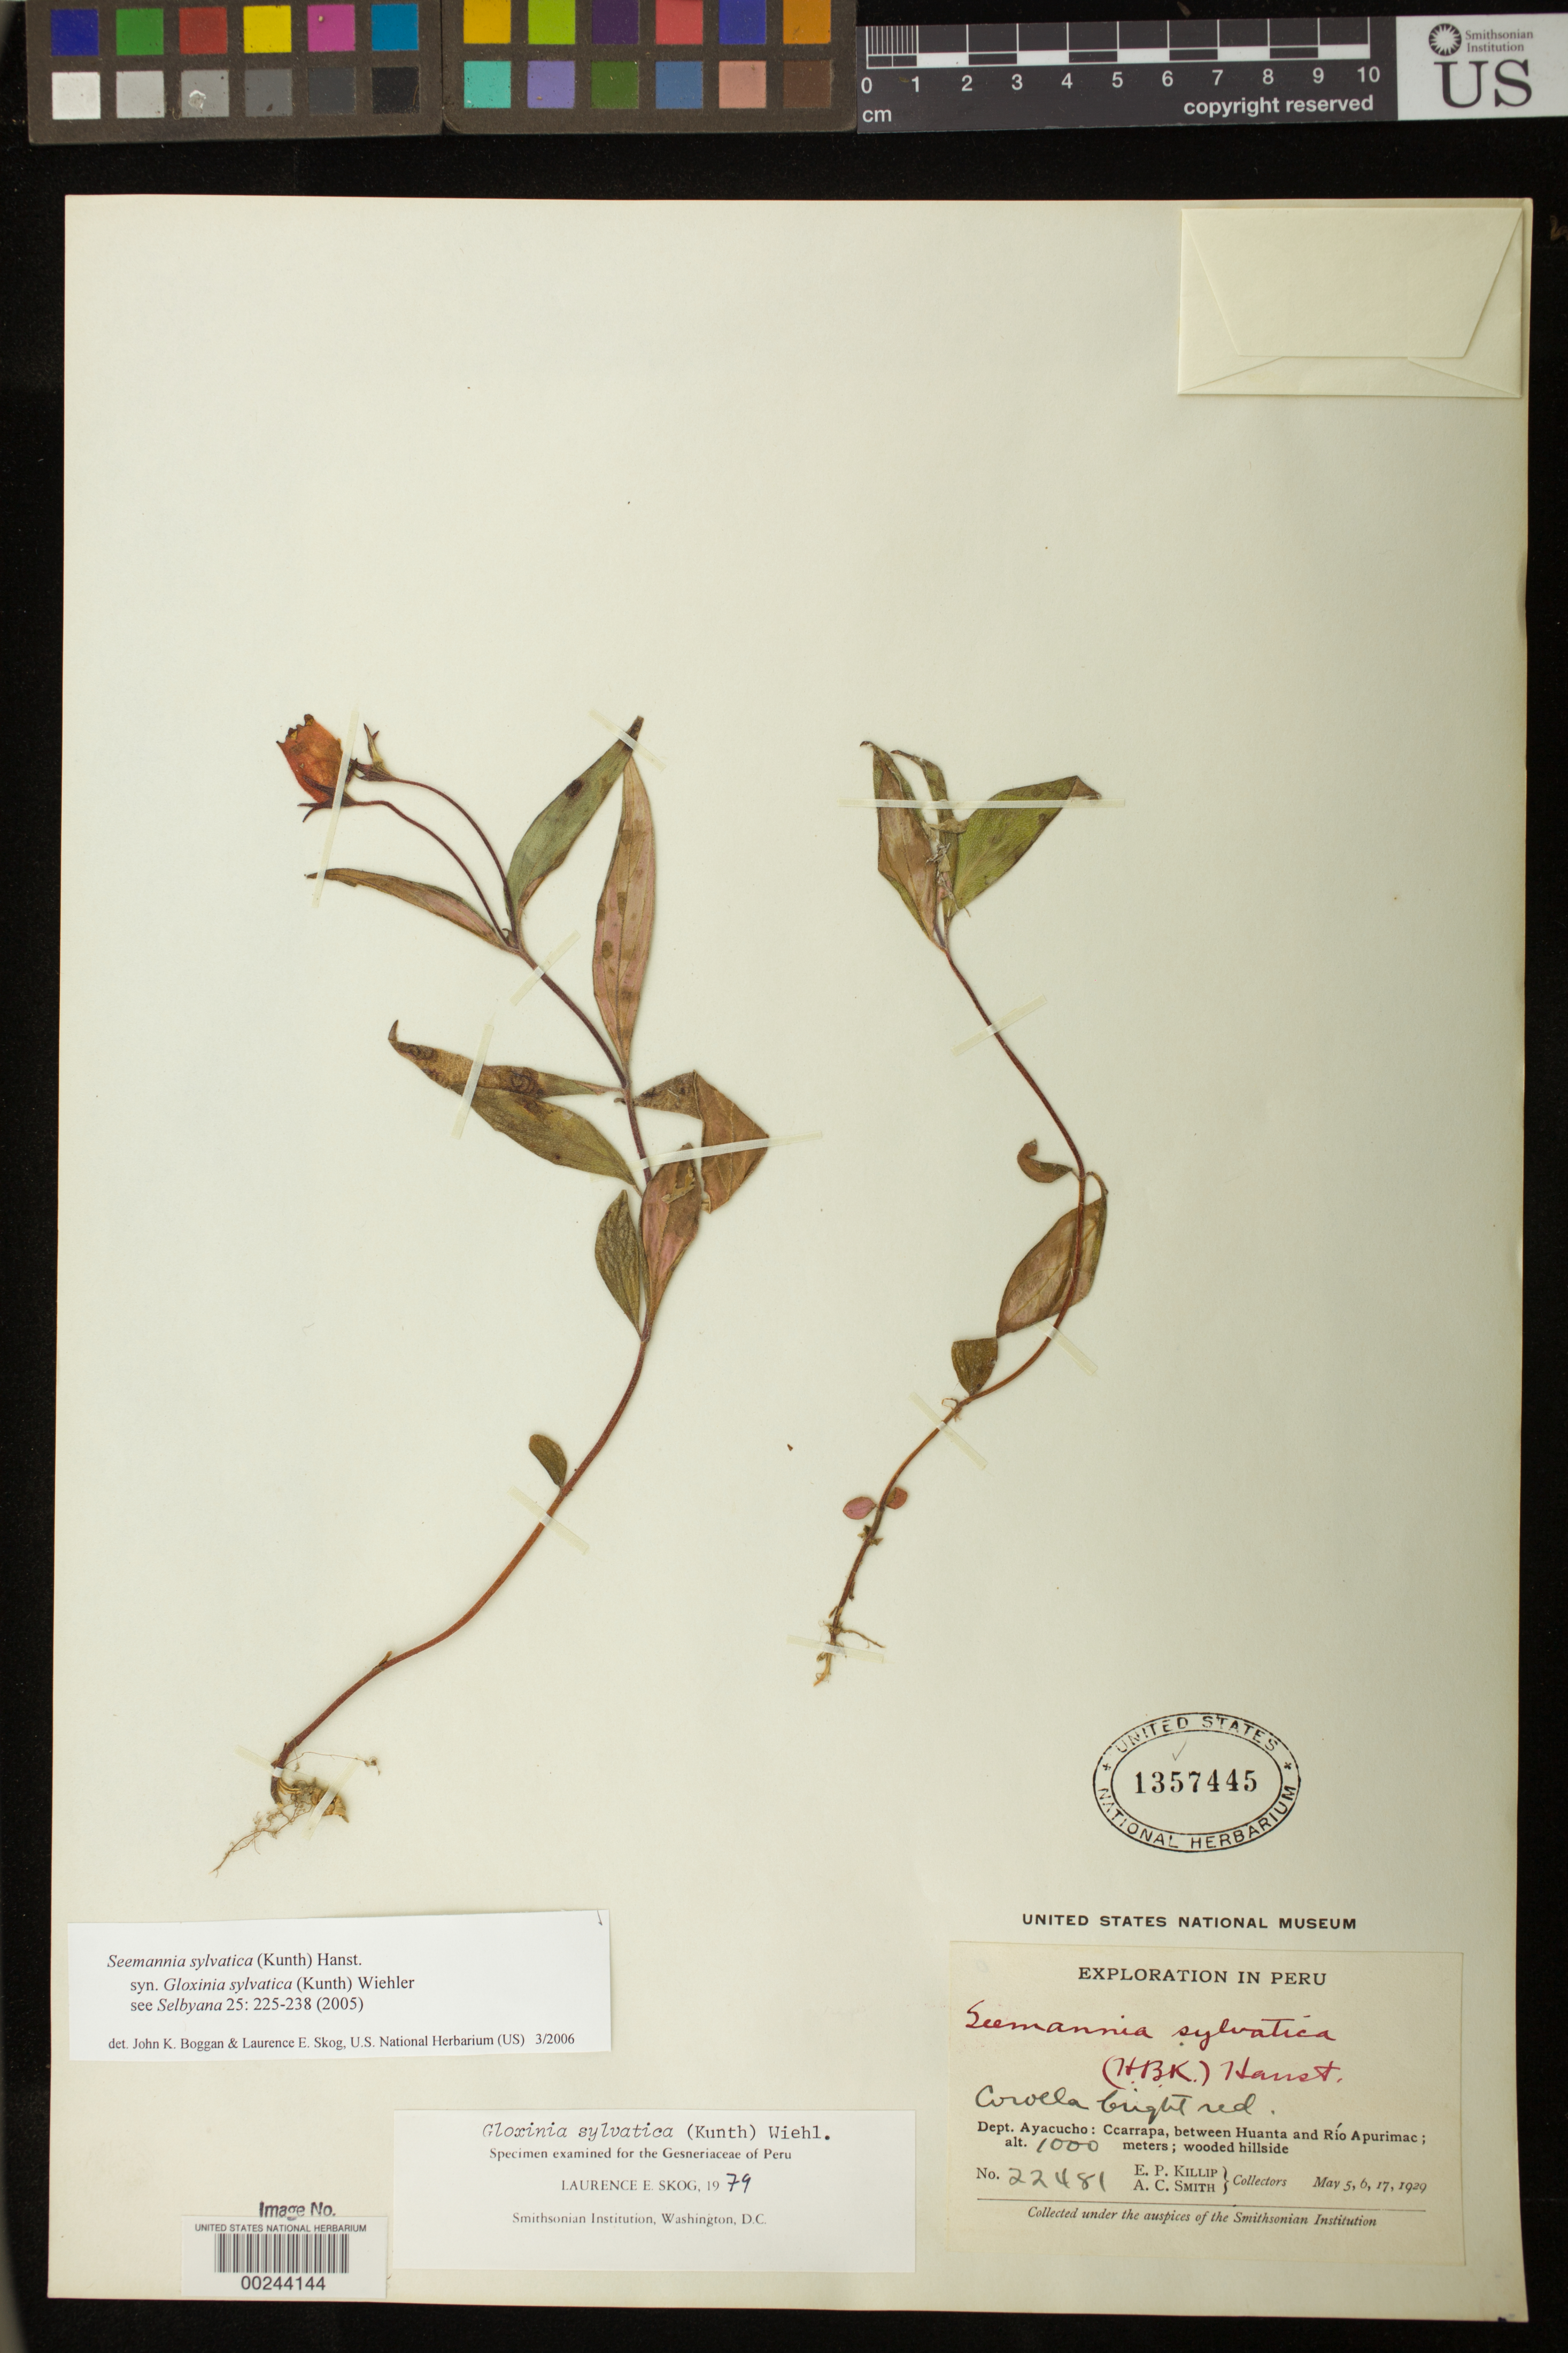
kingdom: Plantae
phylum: Tracheophyta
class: Magnoliopsida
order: Lamiales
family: Gesneriaceae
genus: Seemannia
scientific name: Seemannia sylvatica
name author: (Kunth) Hanst.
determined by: Boggan, J. K.; Skog, L. E.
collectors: E. P. Killip & A. C. Smith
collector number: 22481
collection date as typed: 5-17 May 1929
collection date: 1929-05-05/1929-05-17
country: Peru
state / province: Ayacucho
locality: Ccarrapa, between Huanta and Rio Apurimac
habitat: Wooded hillside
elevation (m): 1000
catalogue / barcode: US 1357445